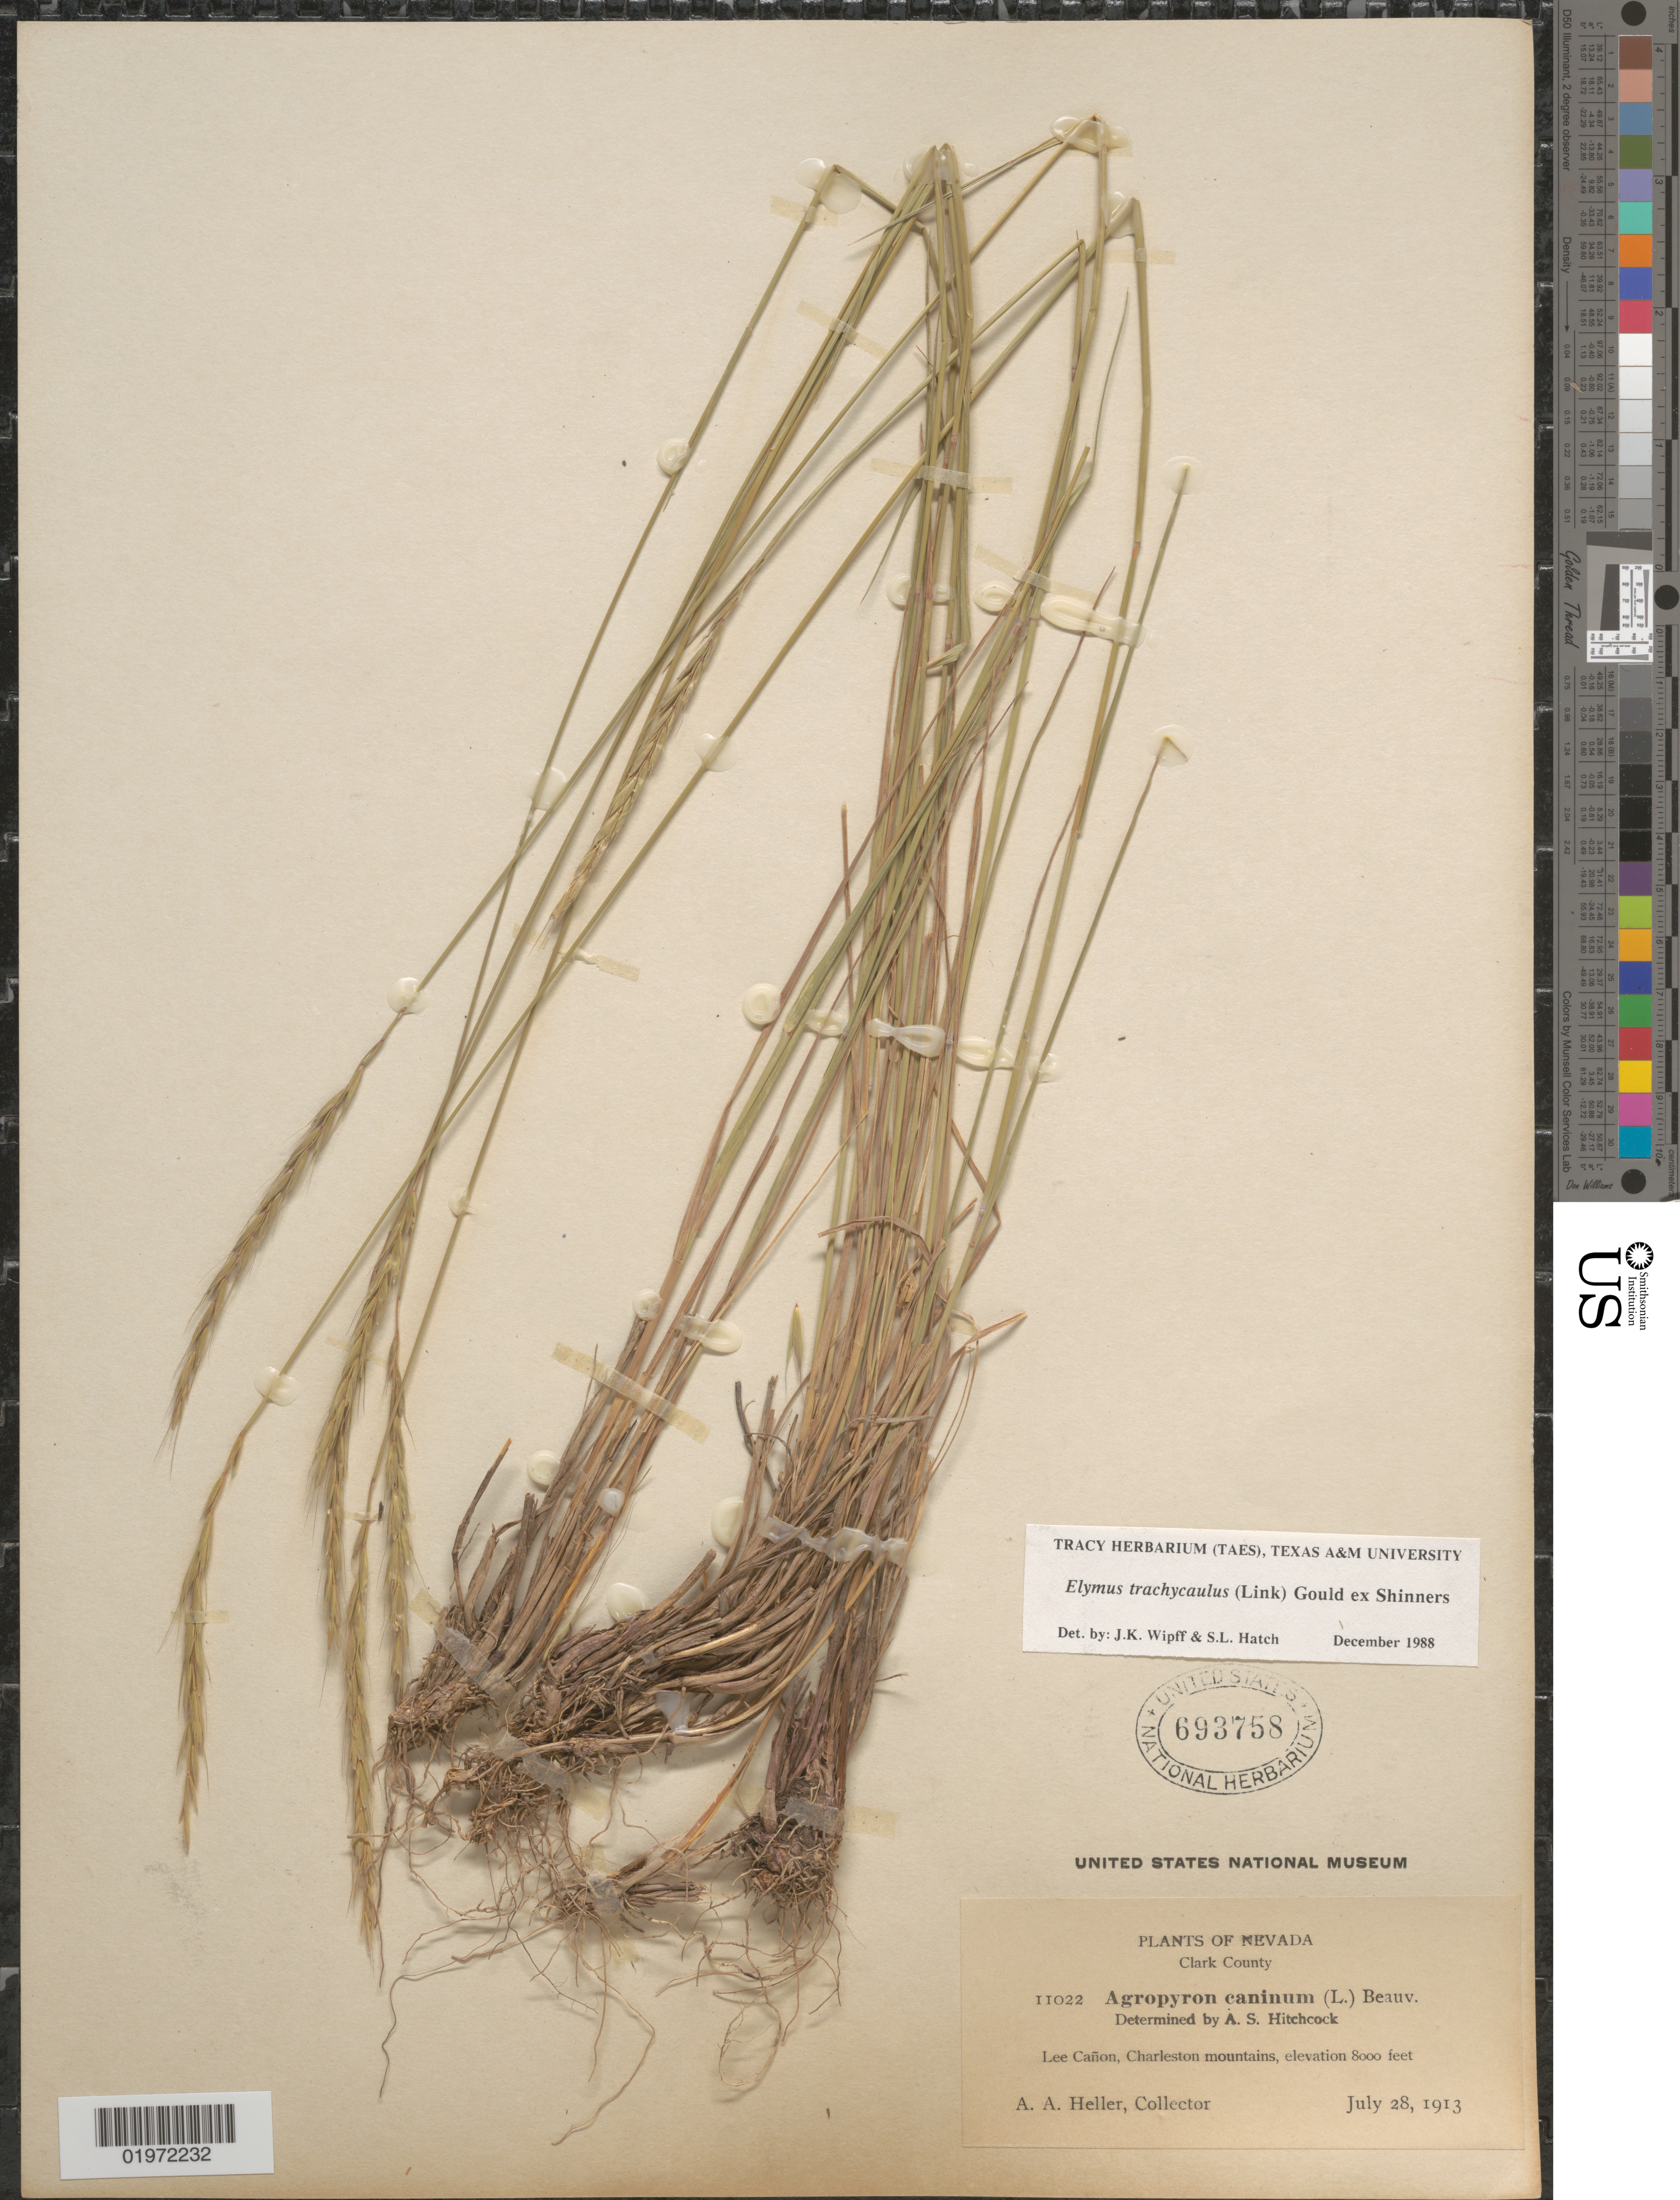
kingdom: Plantae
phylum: Tracheophyta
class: Liliopsida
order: Poales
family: Poaceae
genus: Elymus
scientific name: Elymus trachycaulus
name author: (Link) Gould ex Shinners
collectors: A. A. Heller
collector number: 11022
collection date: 1913-07-28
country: United States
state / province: Nevada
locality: Clark County. Lee Cañon, Charleston mountains.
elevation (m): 2438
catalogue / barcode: US 693758